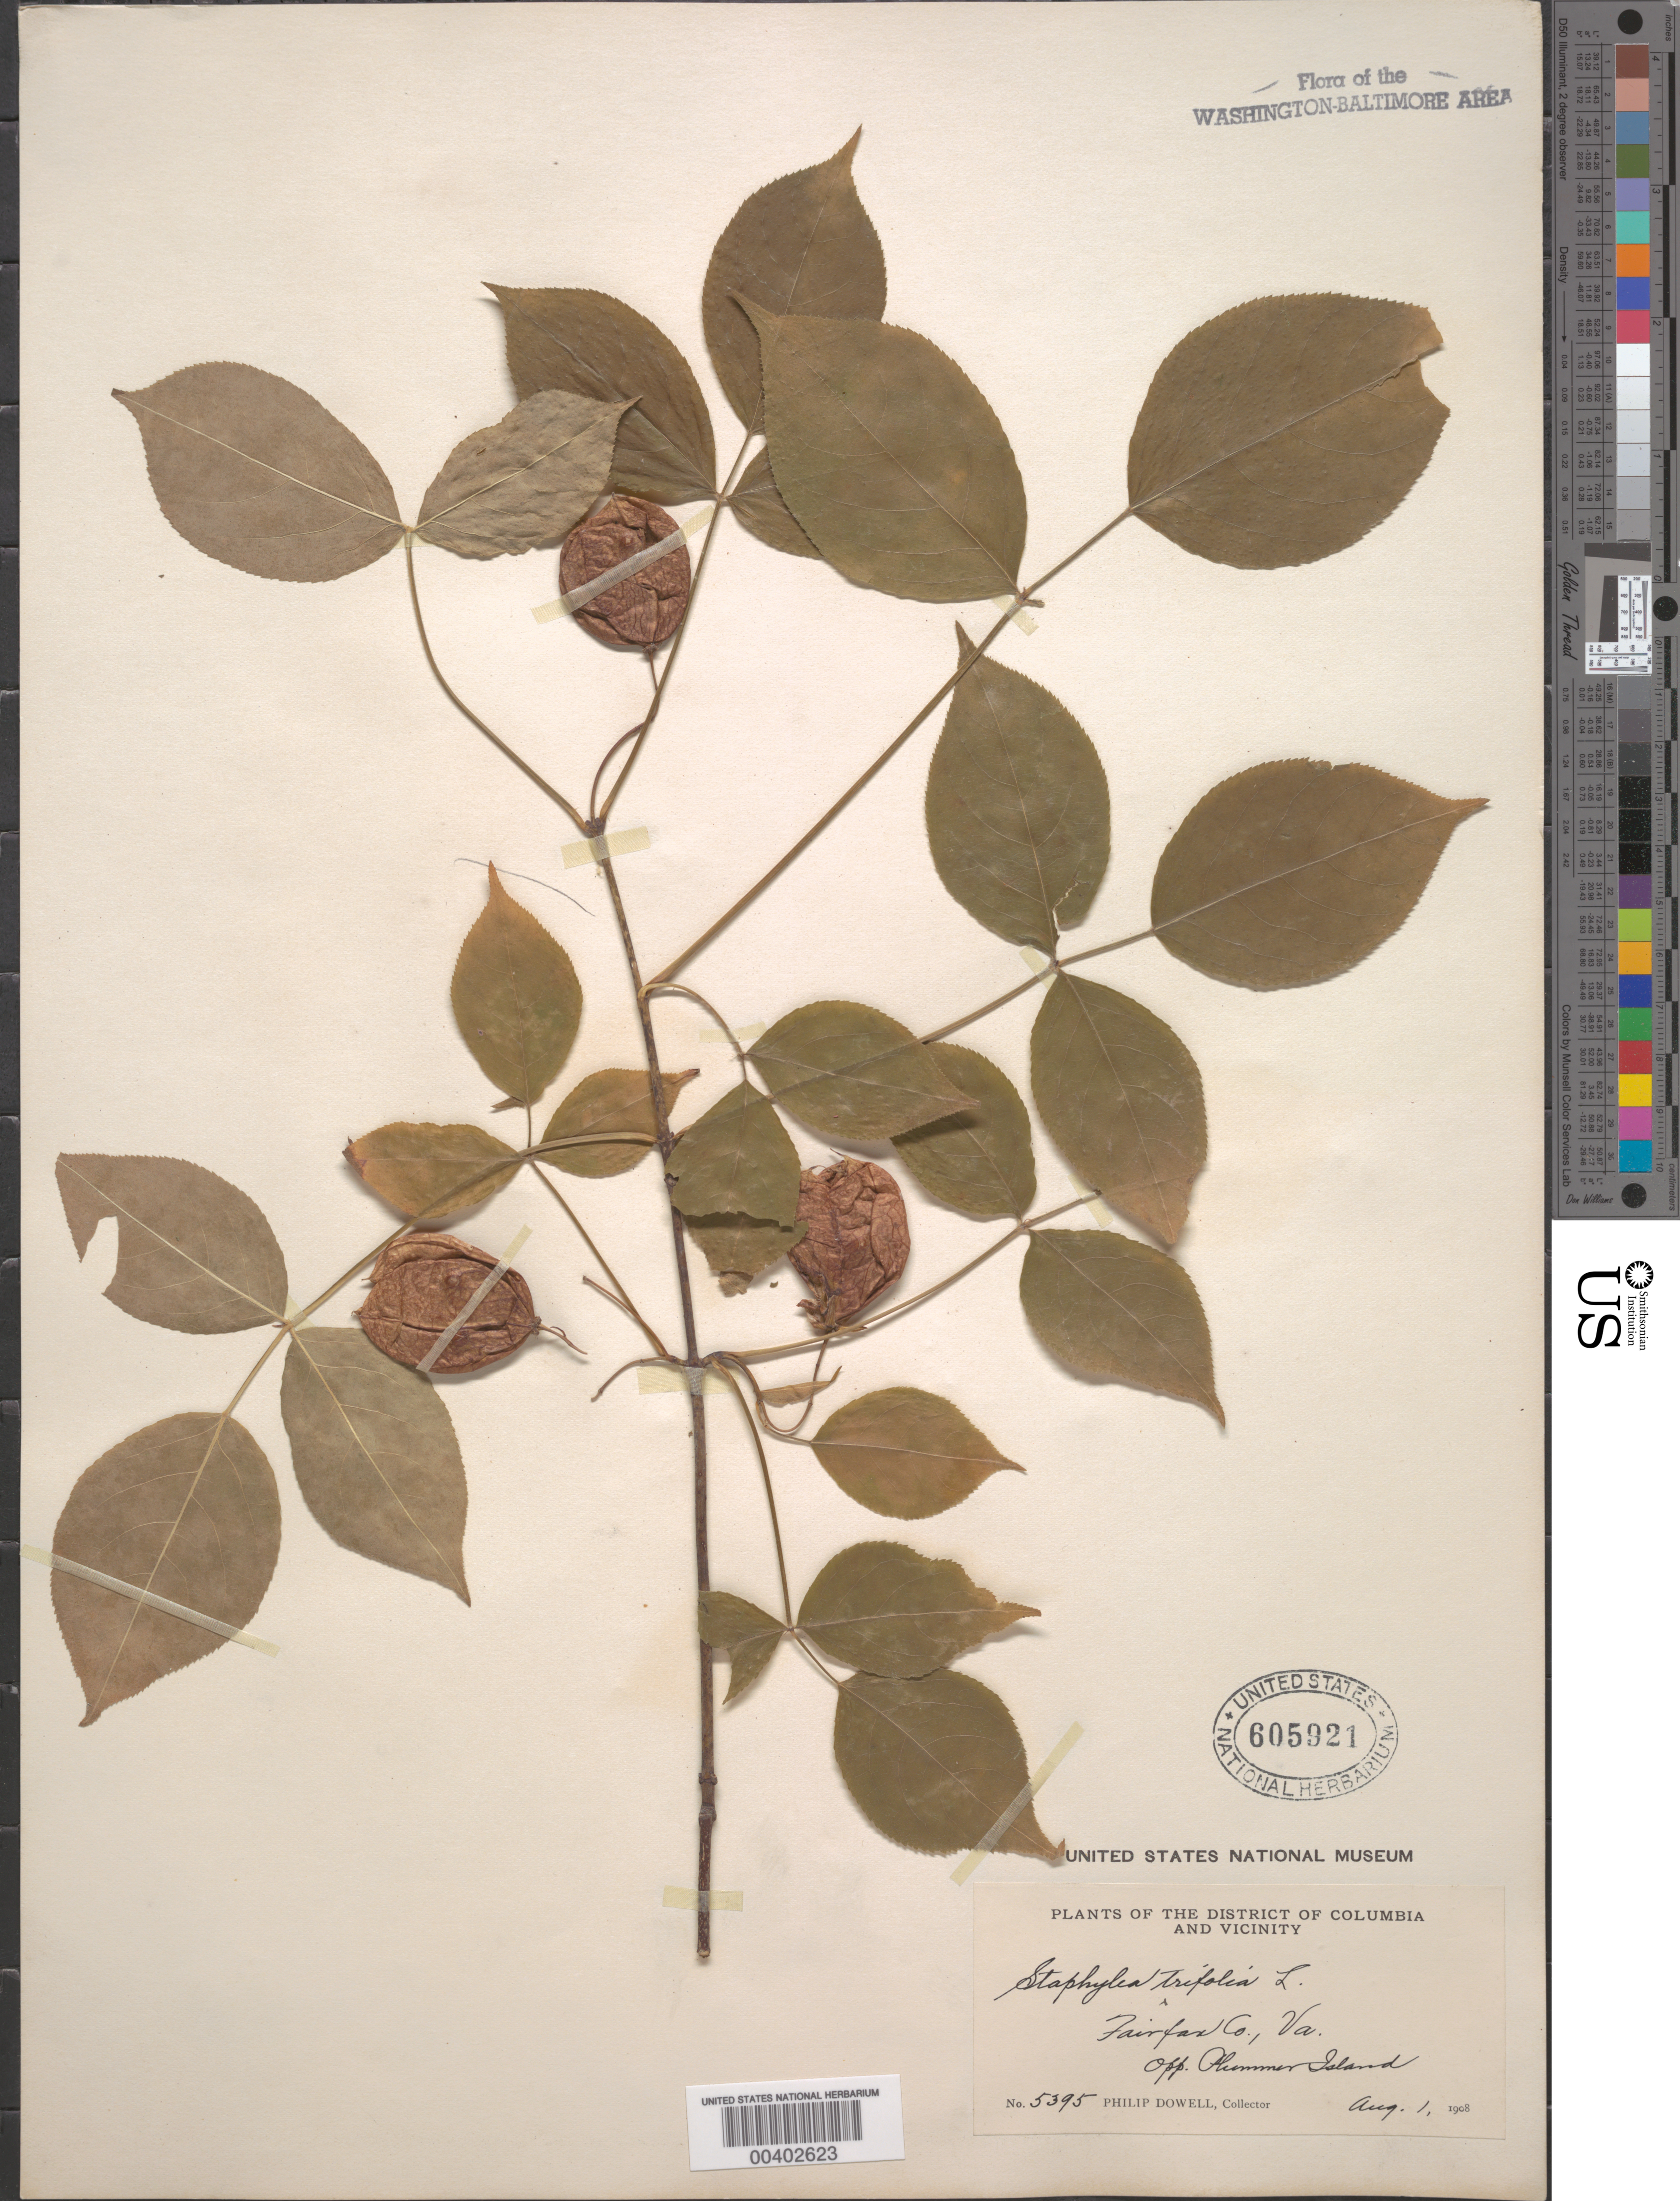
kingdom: Plantae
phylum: Tracheophyta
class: Magnoliopsida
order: Crossosomatales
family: Staphyleaceae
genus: Staphylea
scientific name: Staphylea trifolia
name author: L.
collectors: P. Dowell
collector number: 5395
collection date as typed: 01 Aug 1908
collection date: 1908-08-01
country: United States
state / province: Virginia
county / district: Fairfax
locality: Opposite Plummers Island C. & O. Canal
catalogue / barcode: US 605921